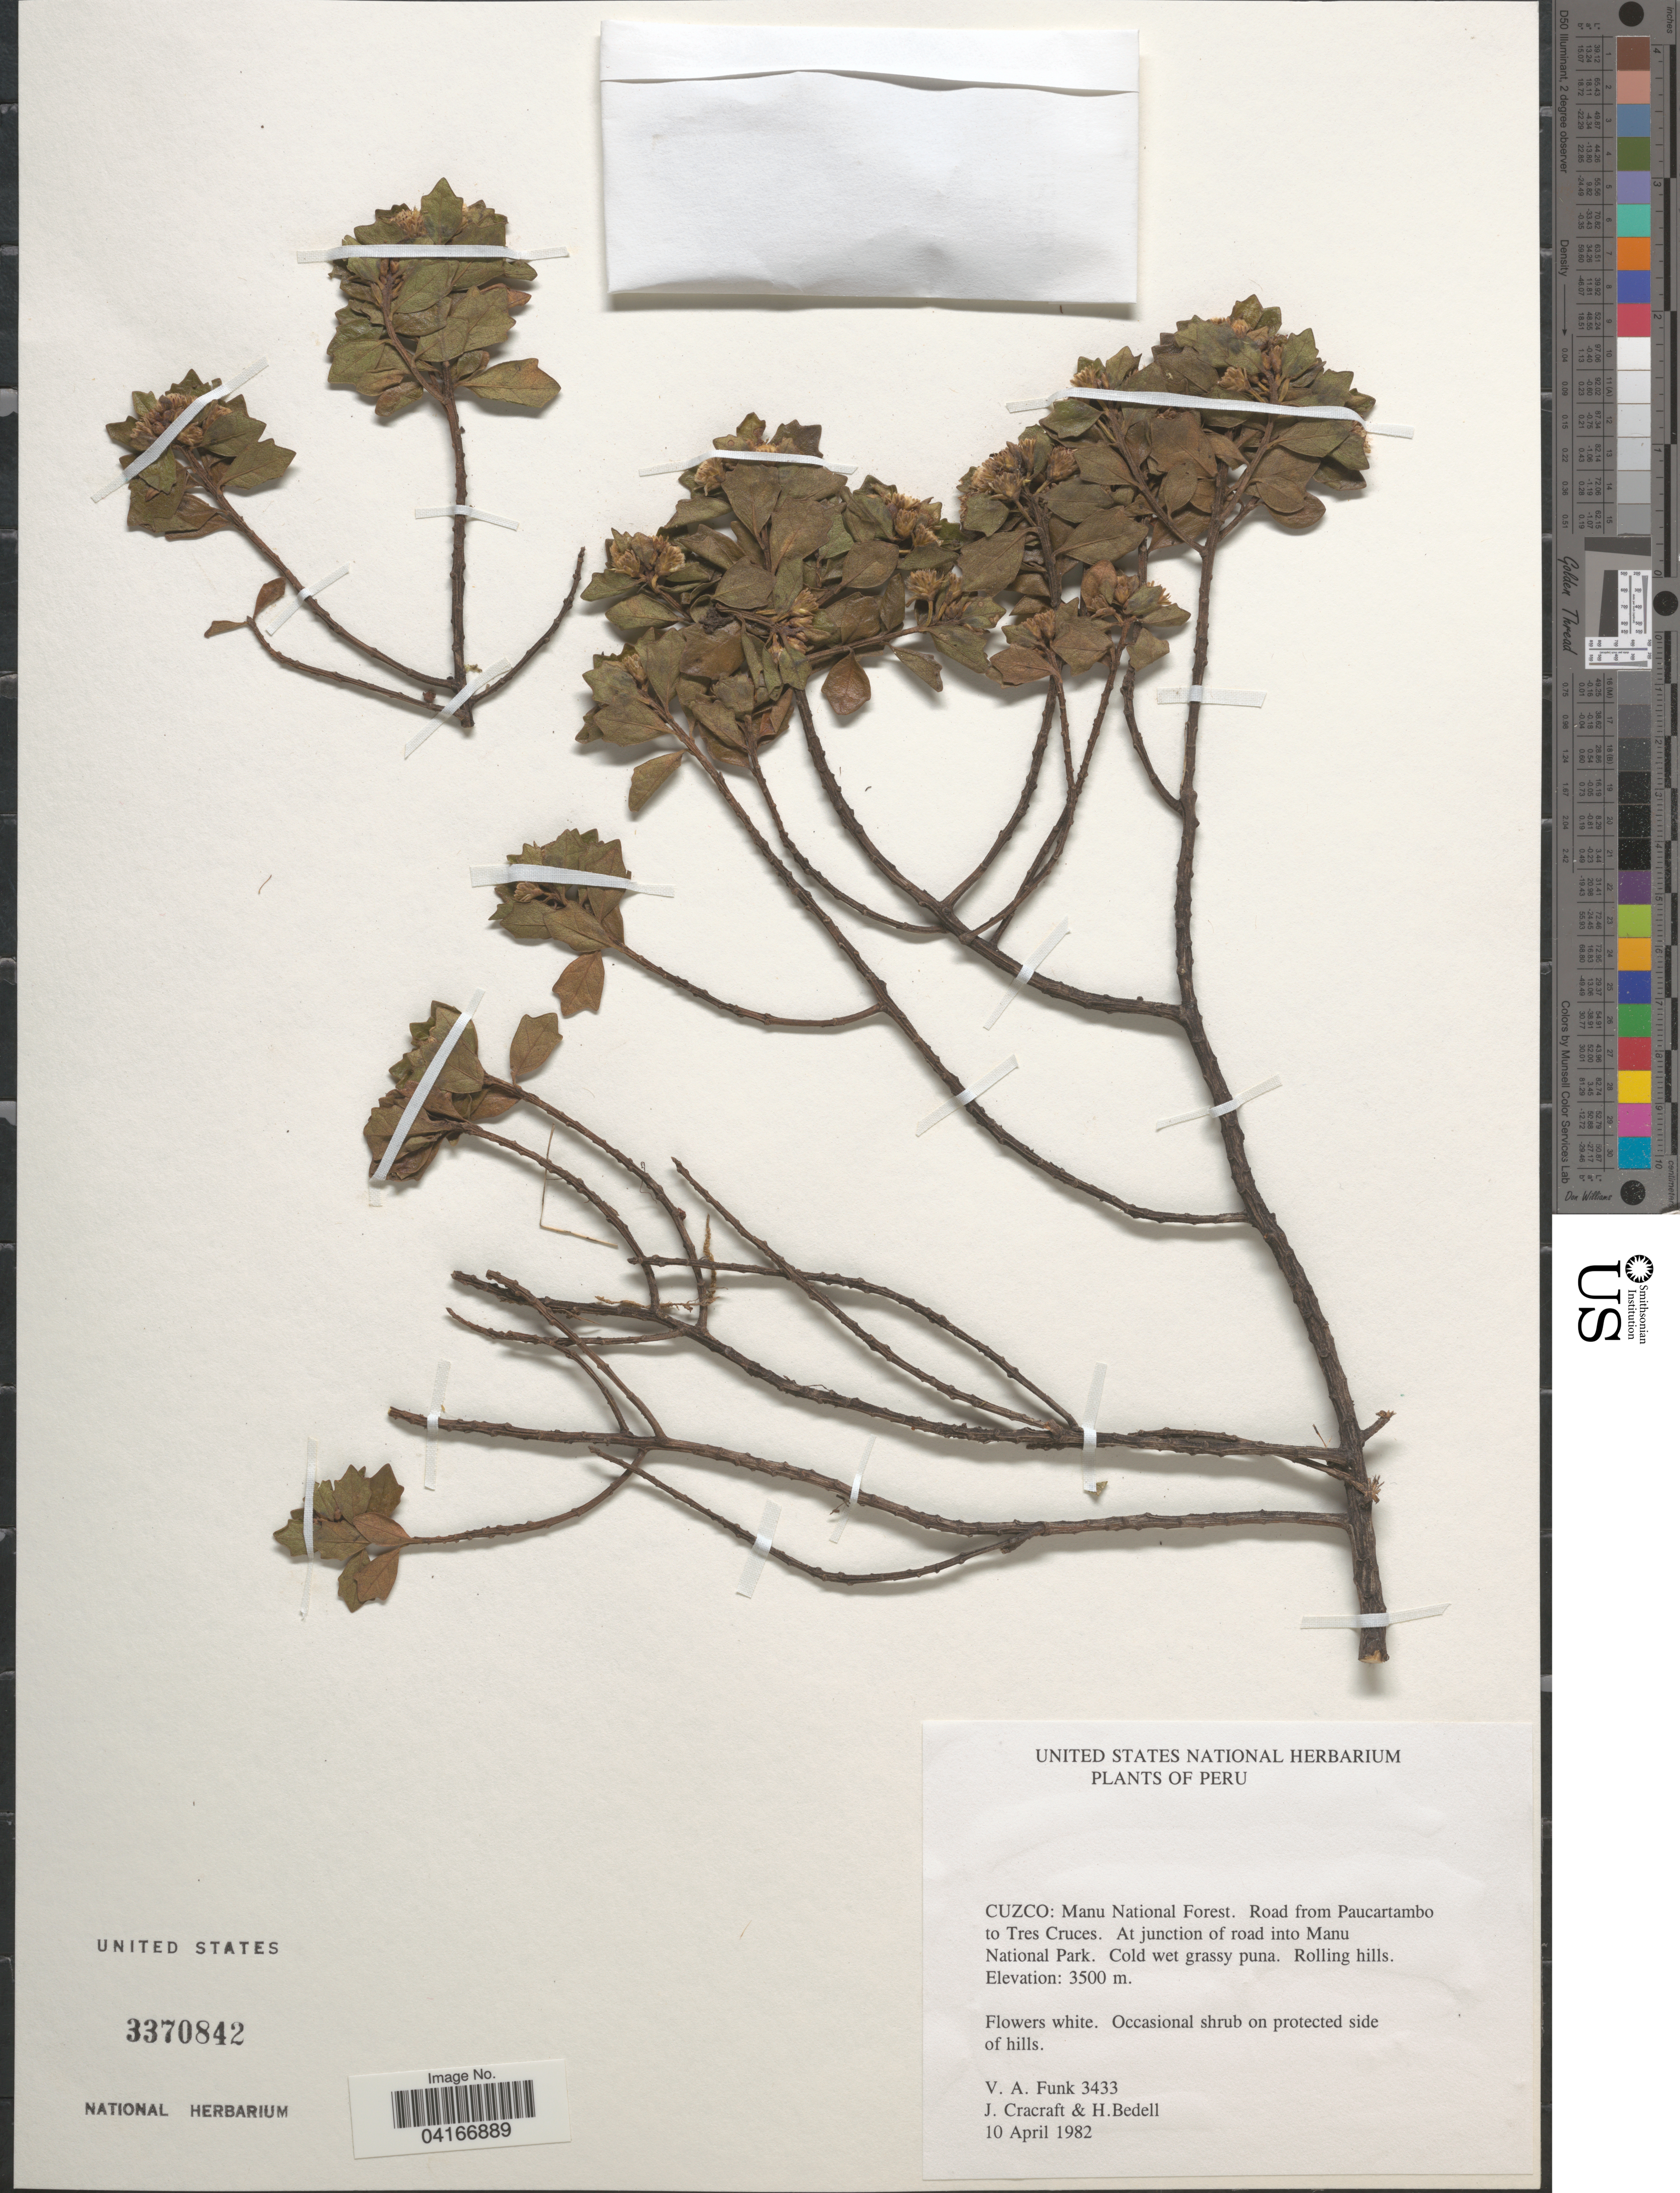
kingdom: Plantae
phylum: Tracheophyta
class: Magnoliopsida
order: Asterales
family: Asteraceae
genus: Baccharis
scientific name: Baccharis sp.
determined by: Ávila C., Fabio Andrés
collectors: V. Funk, J. L. Cracraft & H. Bedell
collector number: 3433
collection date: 1982-04-10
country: Peru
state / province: Cusco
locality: Cuzco: Manu National Forest. Road from Paucartambo to Tres Cruces. At junction of road into Manu National Park.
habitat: On protected side of hills; cold wet grassy puna; rolling hills.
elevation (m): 3500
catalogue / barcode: US 3370842